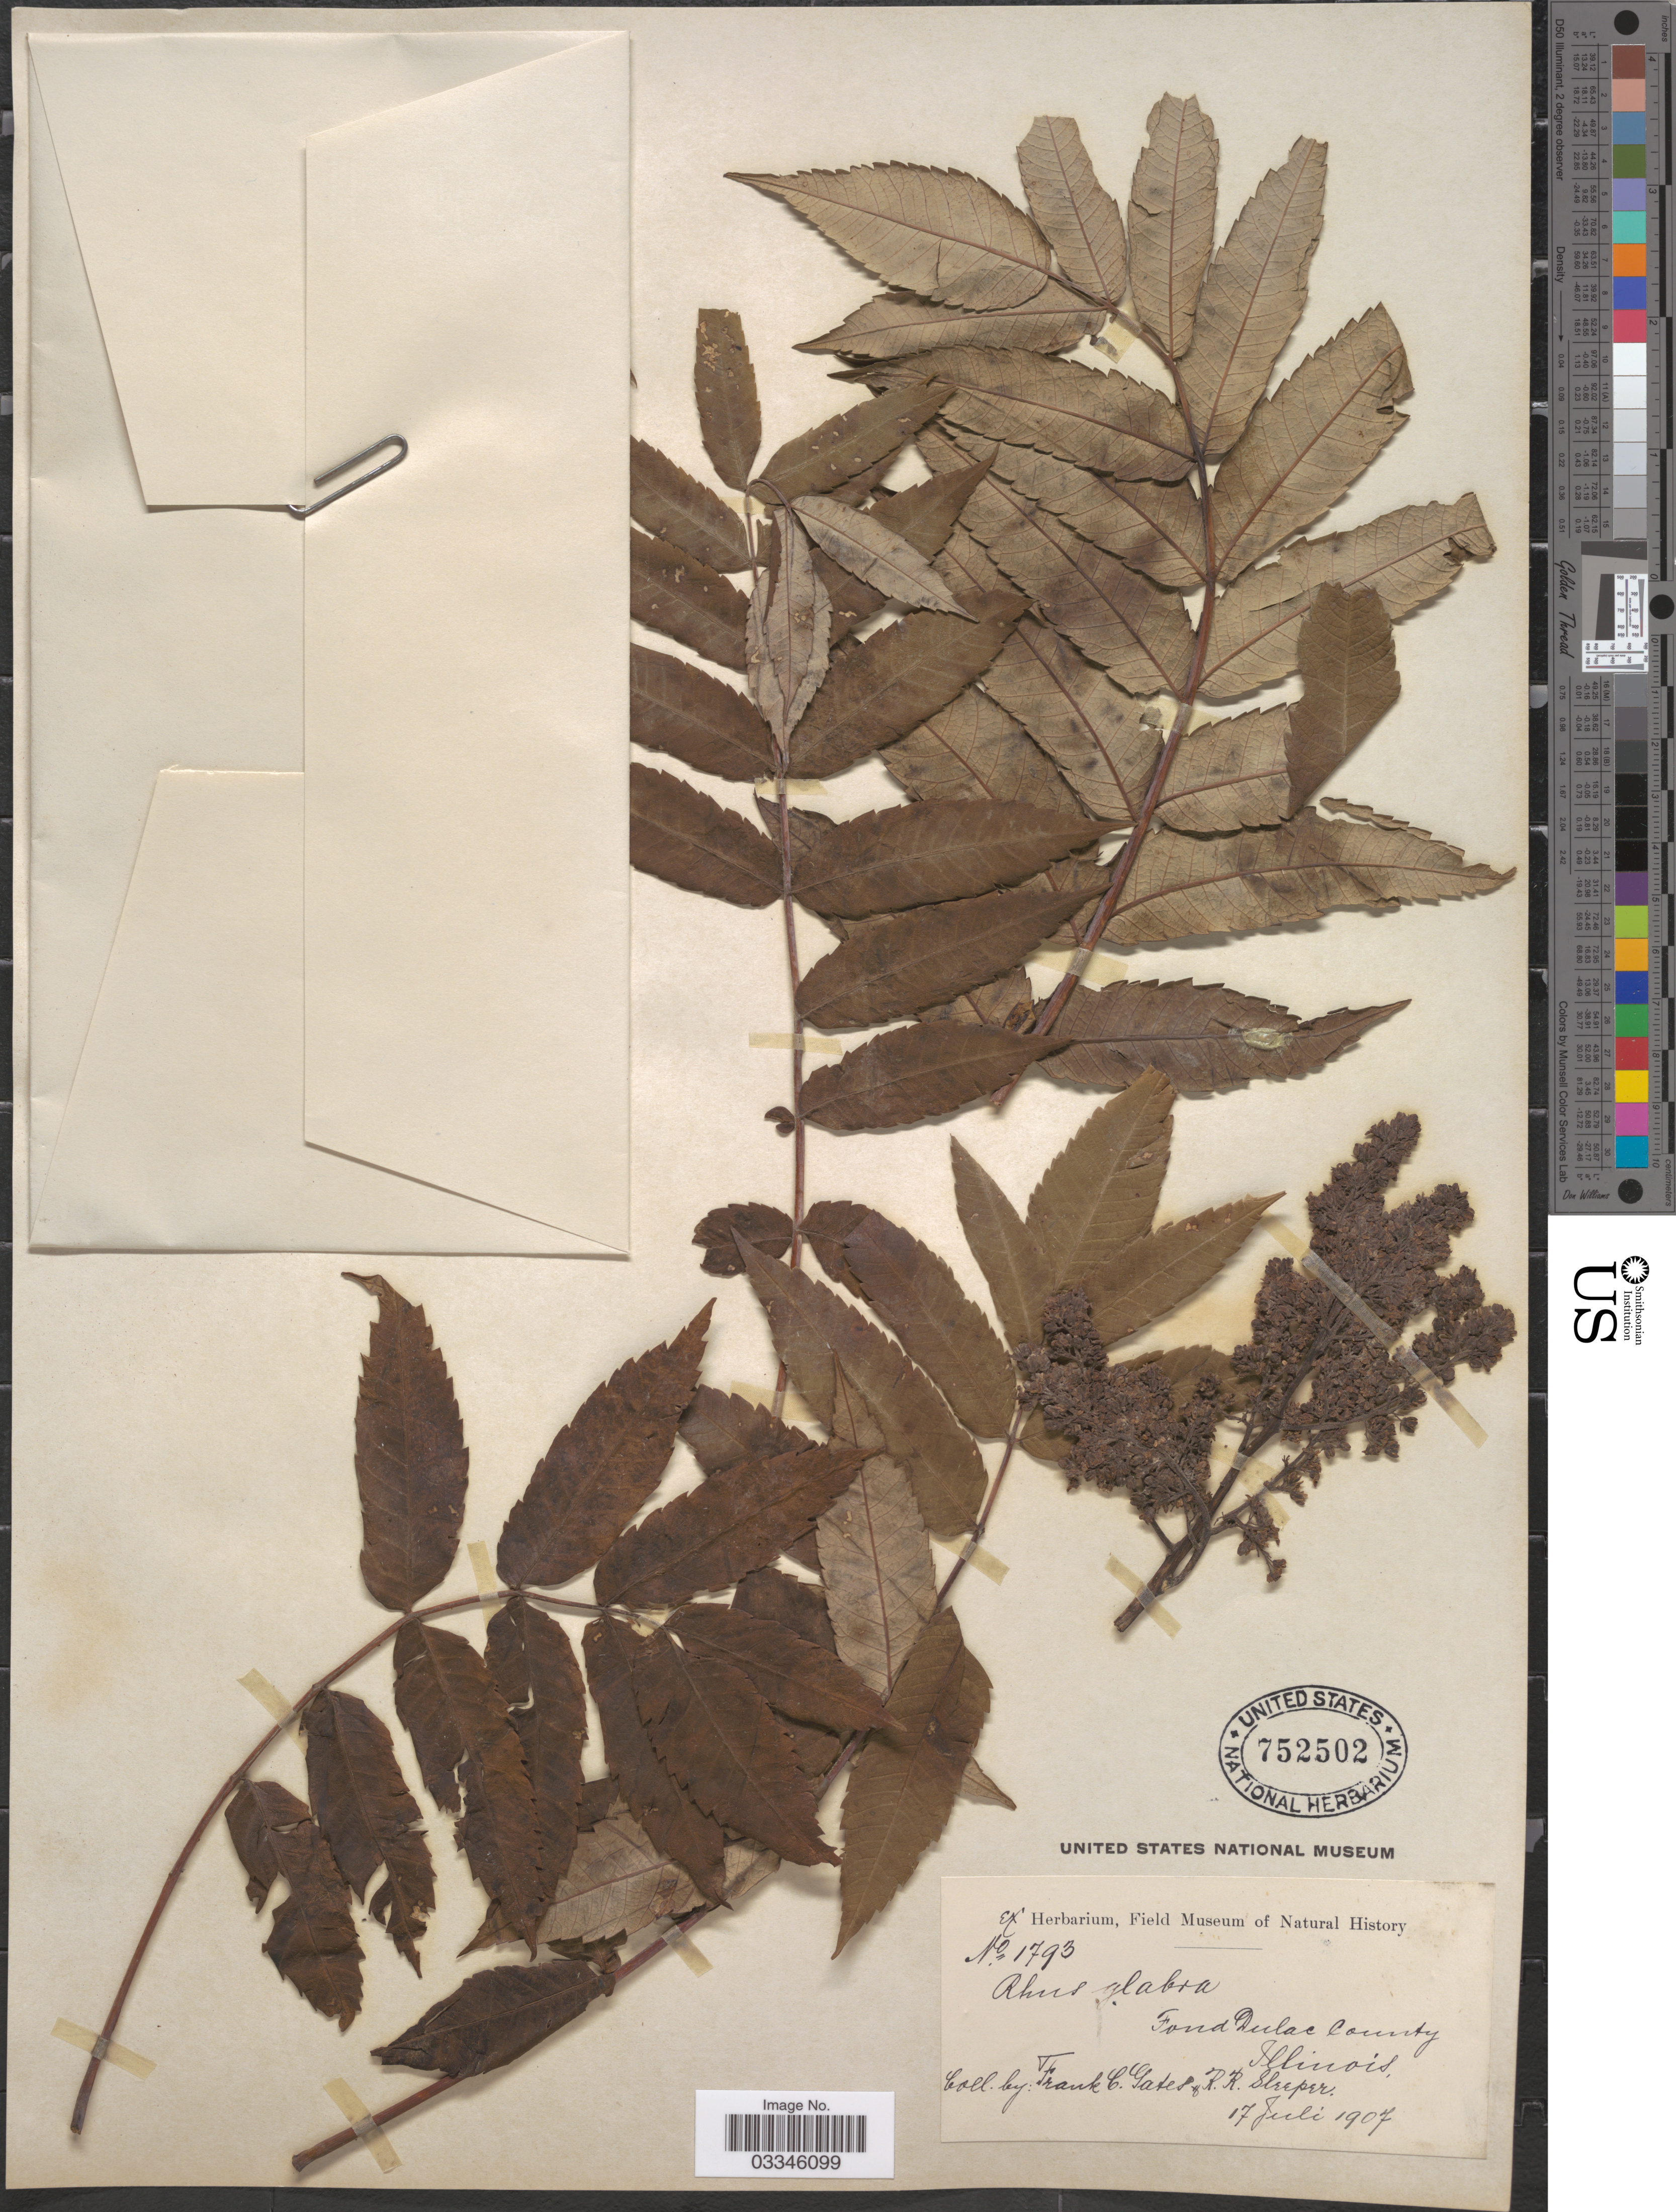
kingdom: Plantae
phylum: Tracheophyta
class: Magnoliopsida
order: Sapindales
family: Anacardiaceae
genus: Rhus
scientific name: Rhus glabra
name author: L.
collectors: F. C. Gates & R. Sleeper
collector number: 1793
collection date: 1907-07-17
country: United States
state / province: Illinois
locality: Fond Dulac County.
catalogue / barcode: US 752502